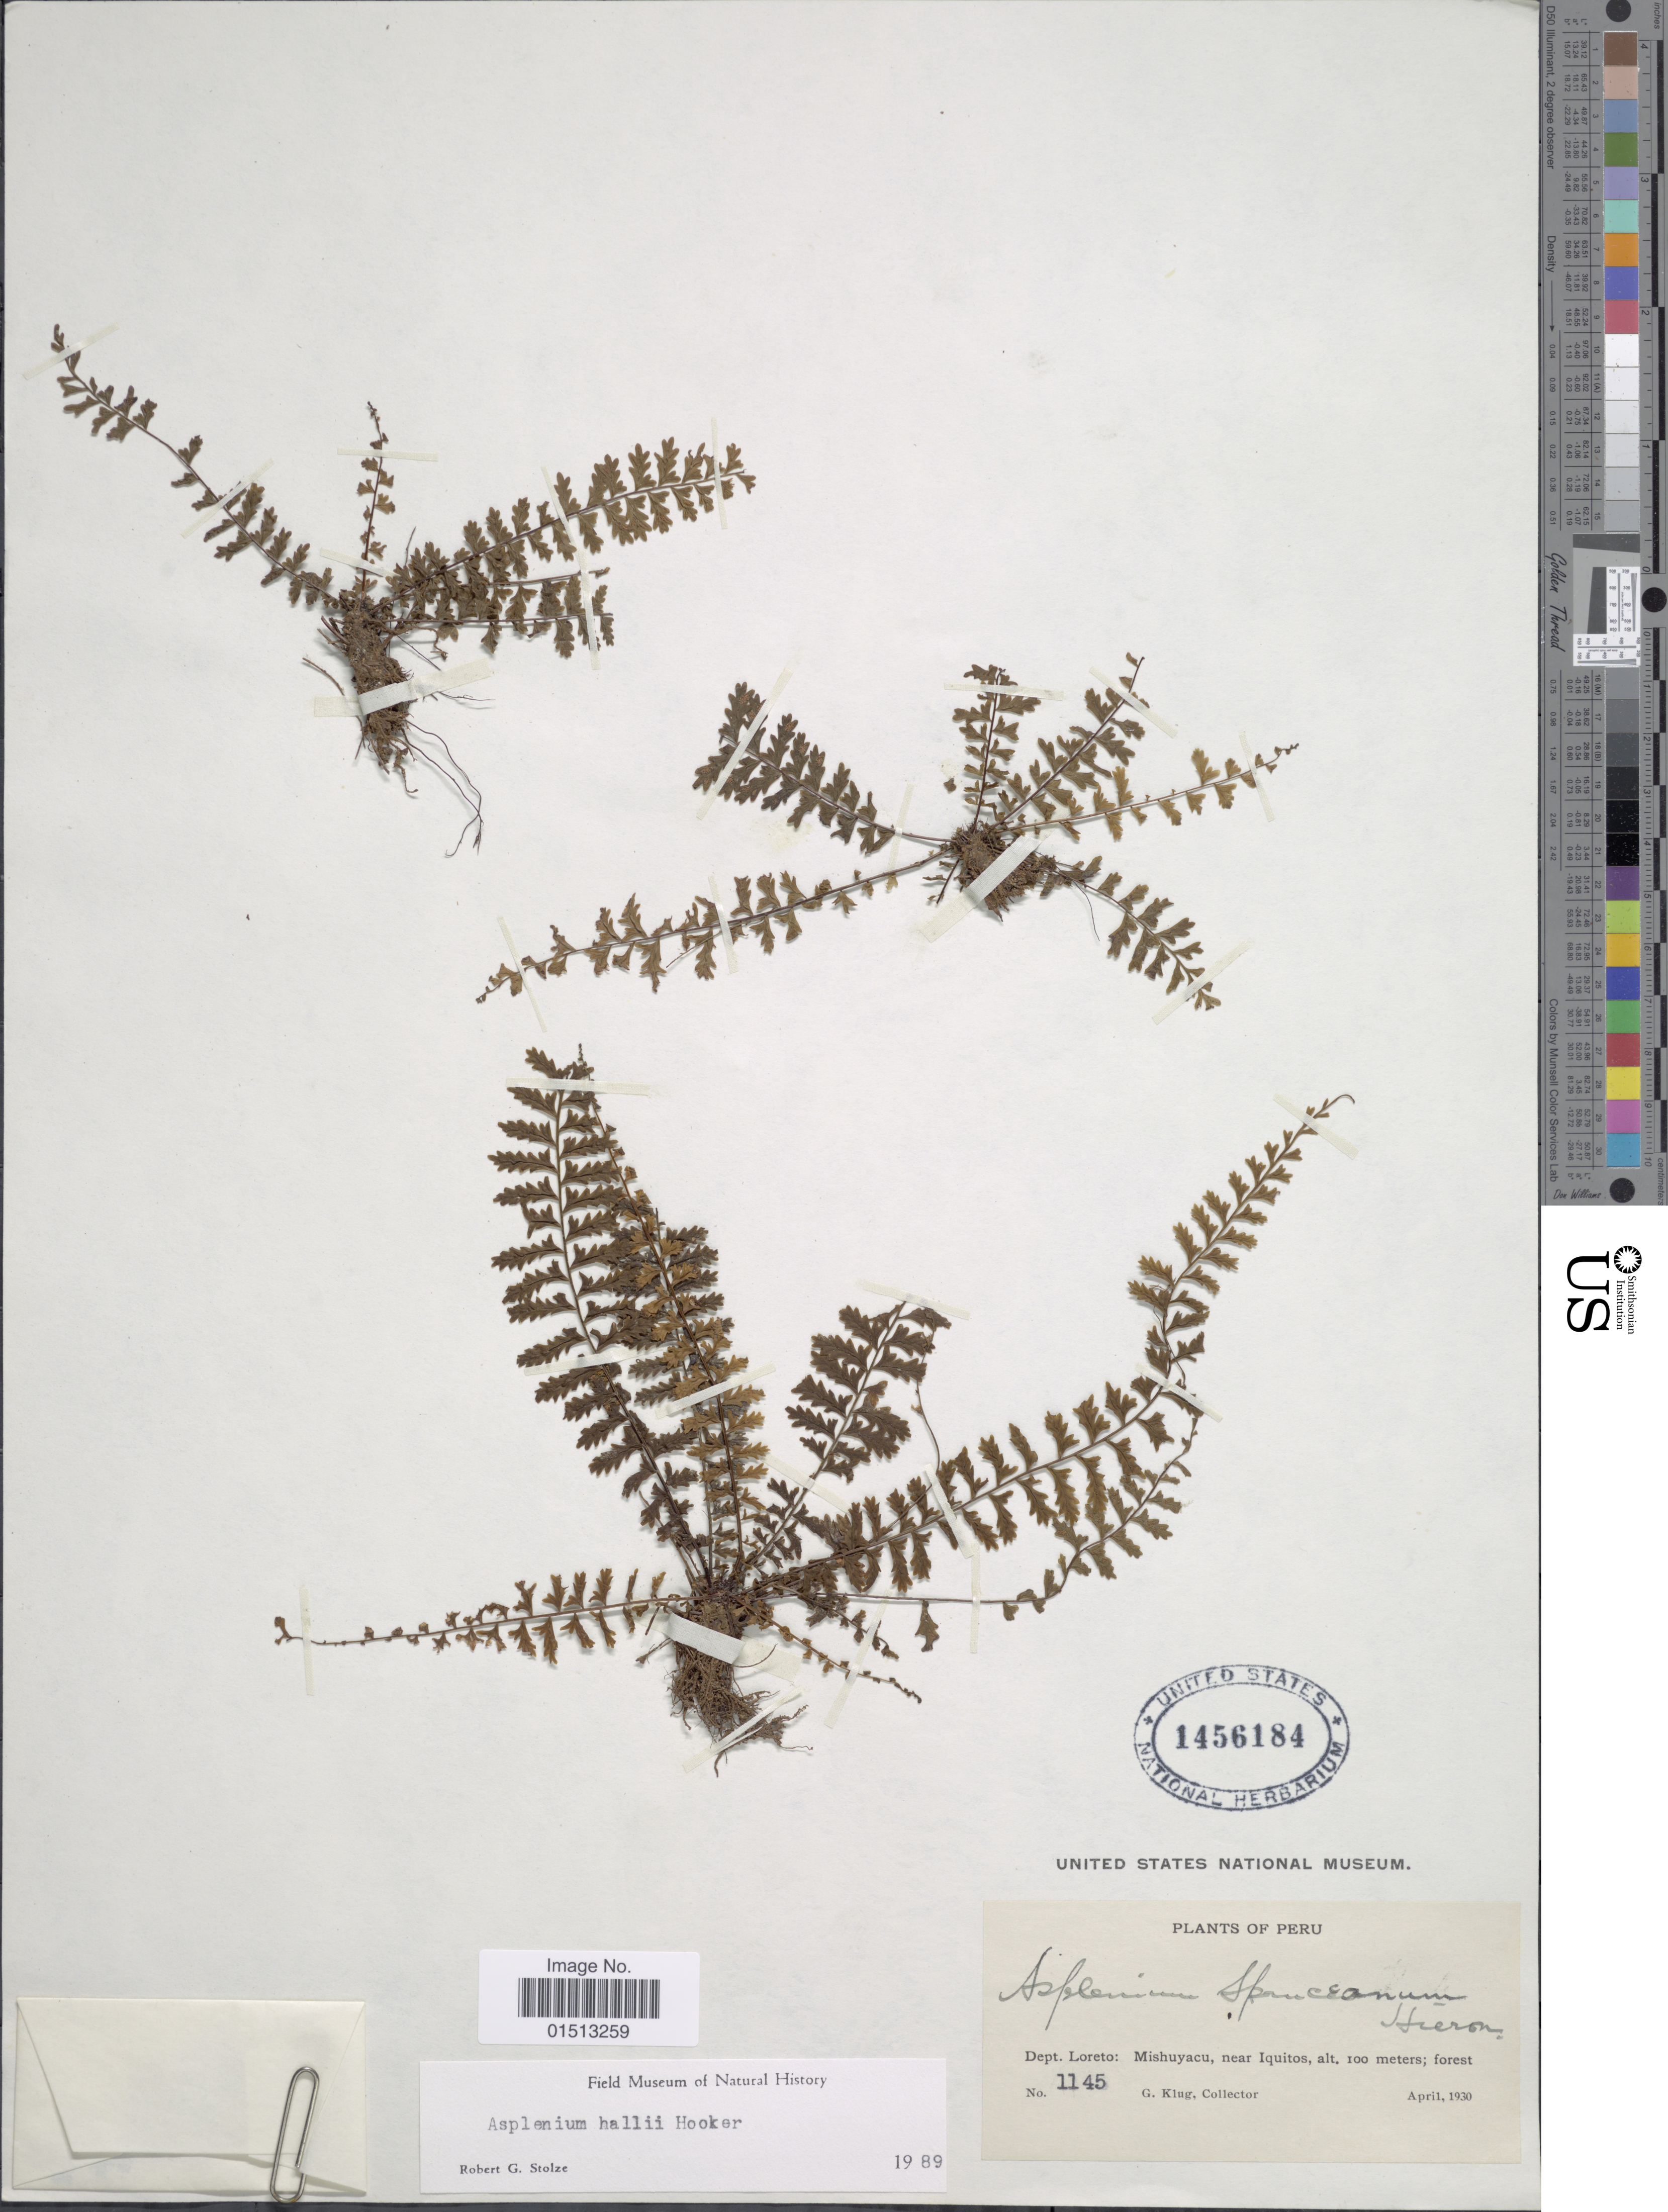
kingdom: Plantae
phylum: Tracheophyta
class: Polypodiopsida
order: Polypodiales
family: Aspleniaceae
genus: Asplenium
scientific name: Asplenium spruceanum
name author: Hieron.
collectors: G. Klug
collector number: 1145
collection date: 1930-04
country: Peru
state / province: Loreto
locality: Mishuyacu, near Iquitos.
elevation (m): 100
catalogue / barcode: US 1456184